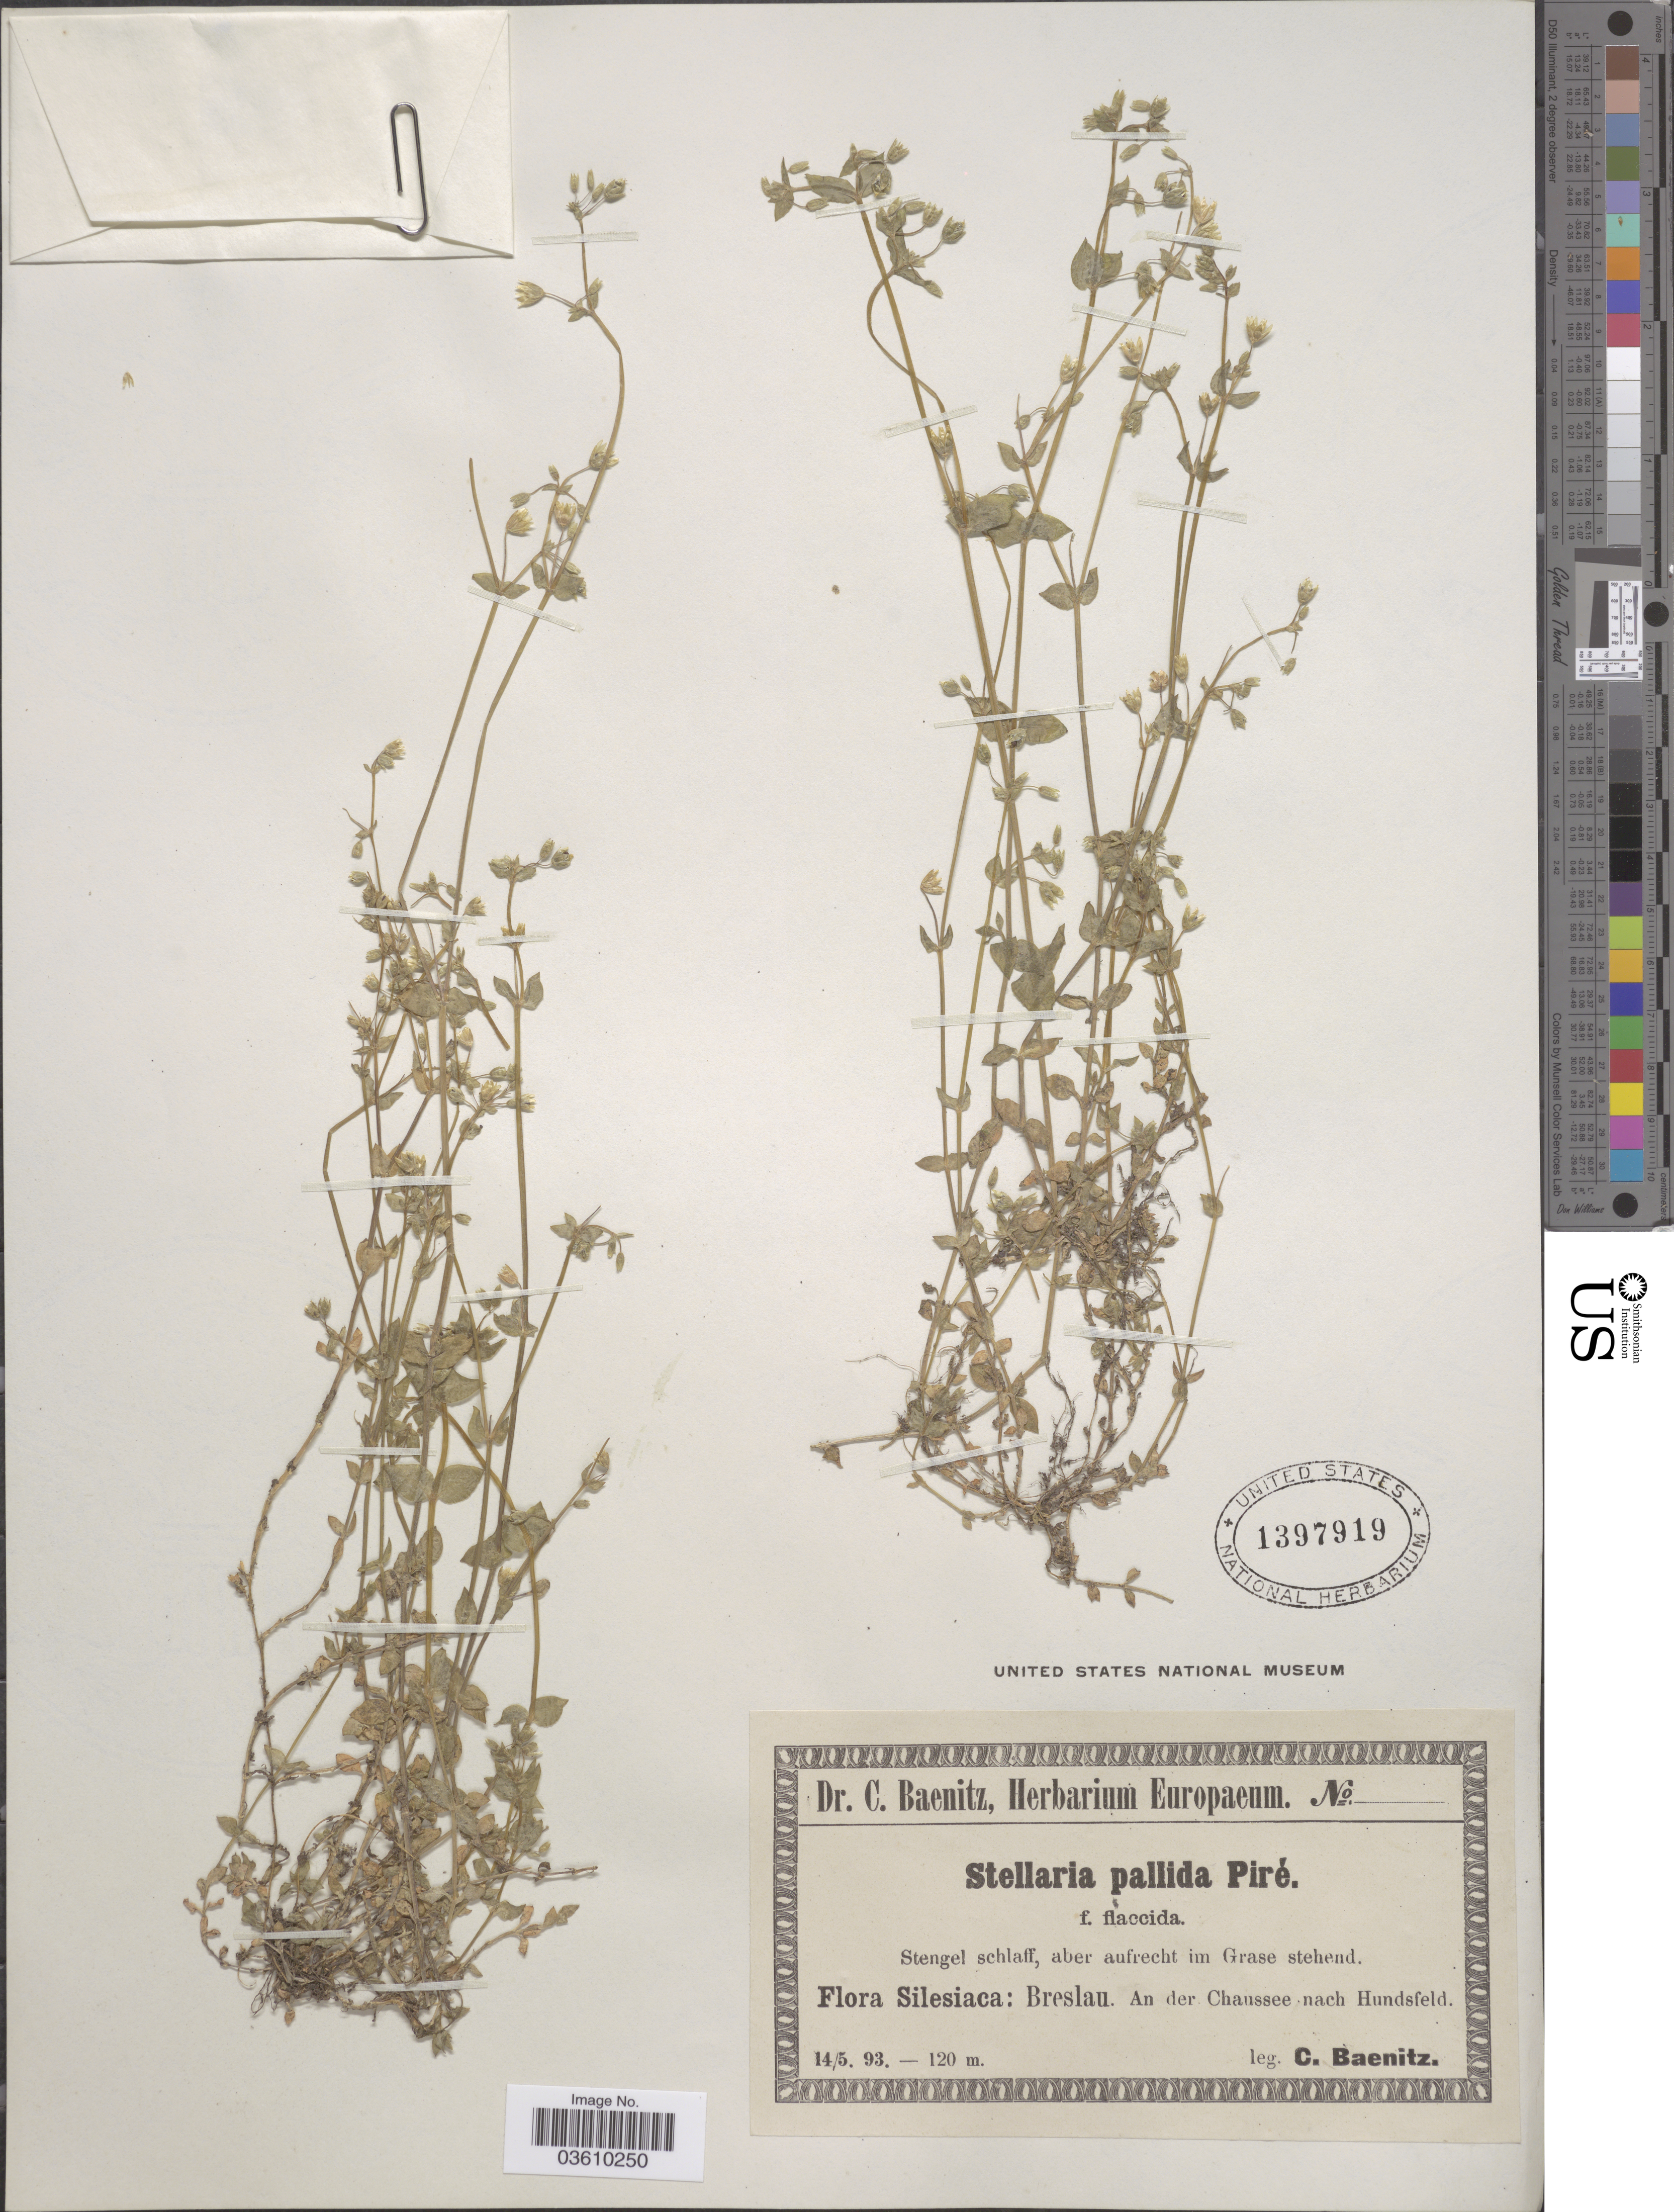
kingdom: Plantae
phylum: Tracheophyta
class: Magnoliopsida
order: Caryophyllales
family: Caryophyllaceae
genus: Stellaria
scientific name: Stellaria pallida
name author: (Dumort.) Crép.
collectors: C. G. Baenitz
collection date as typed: Transcribed d/m/y: 14/5/93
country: Poland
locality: Silesiaca: Breslau. An der Chaussee nach Hundsfeld.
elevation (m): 120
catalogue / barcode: US 1397919